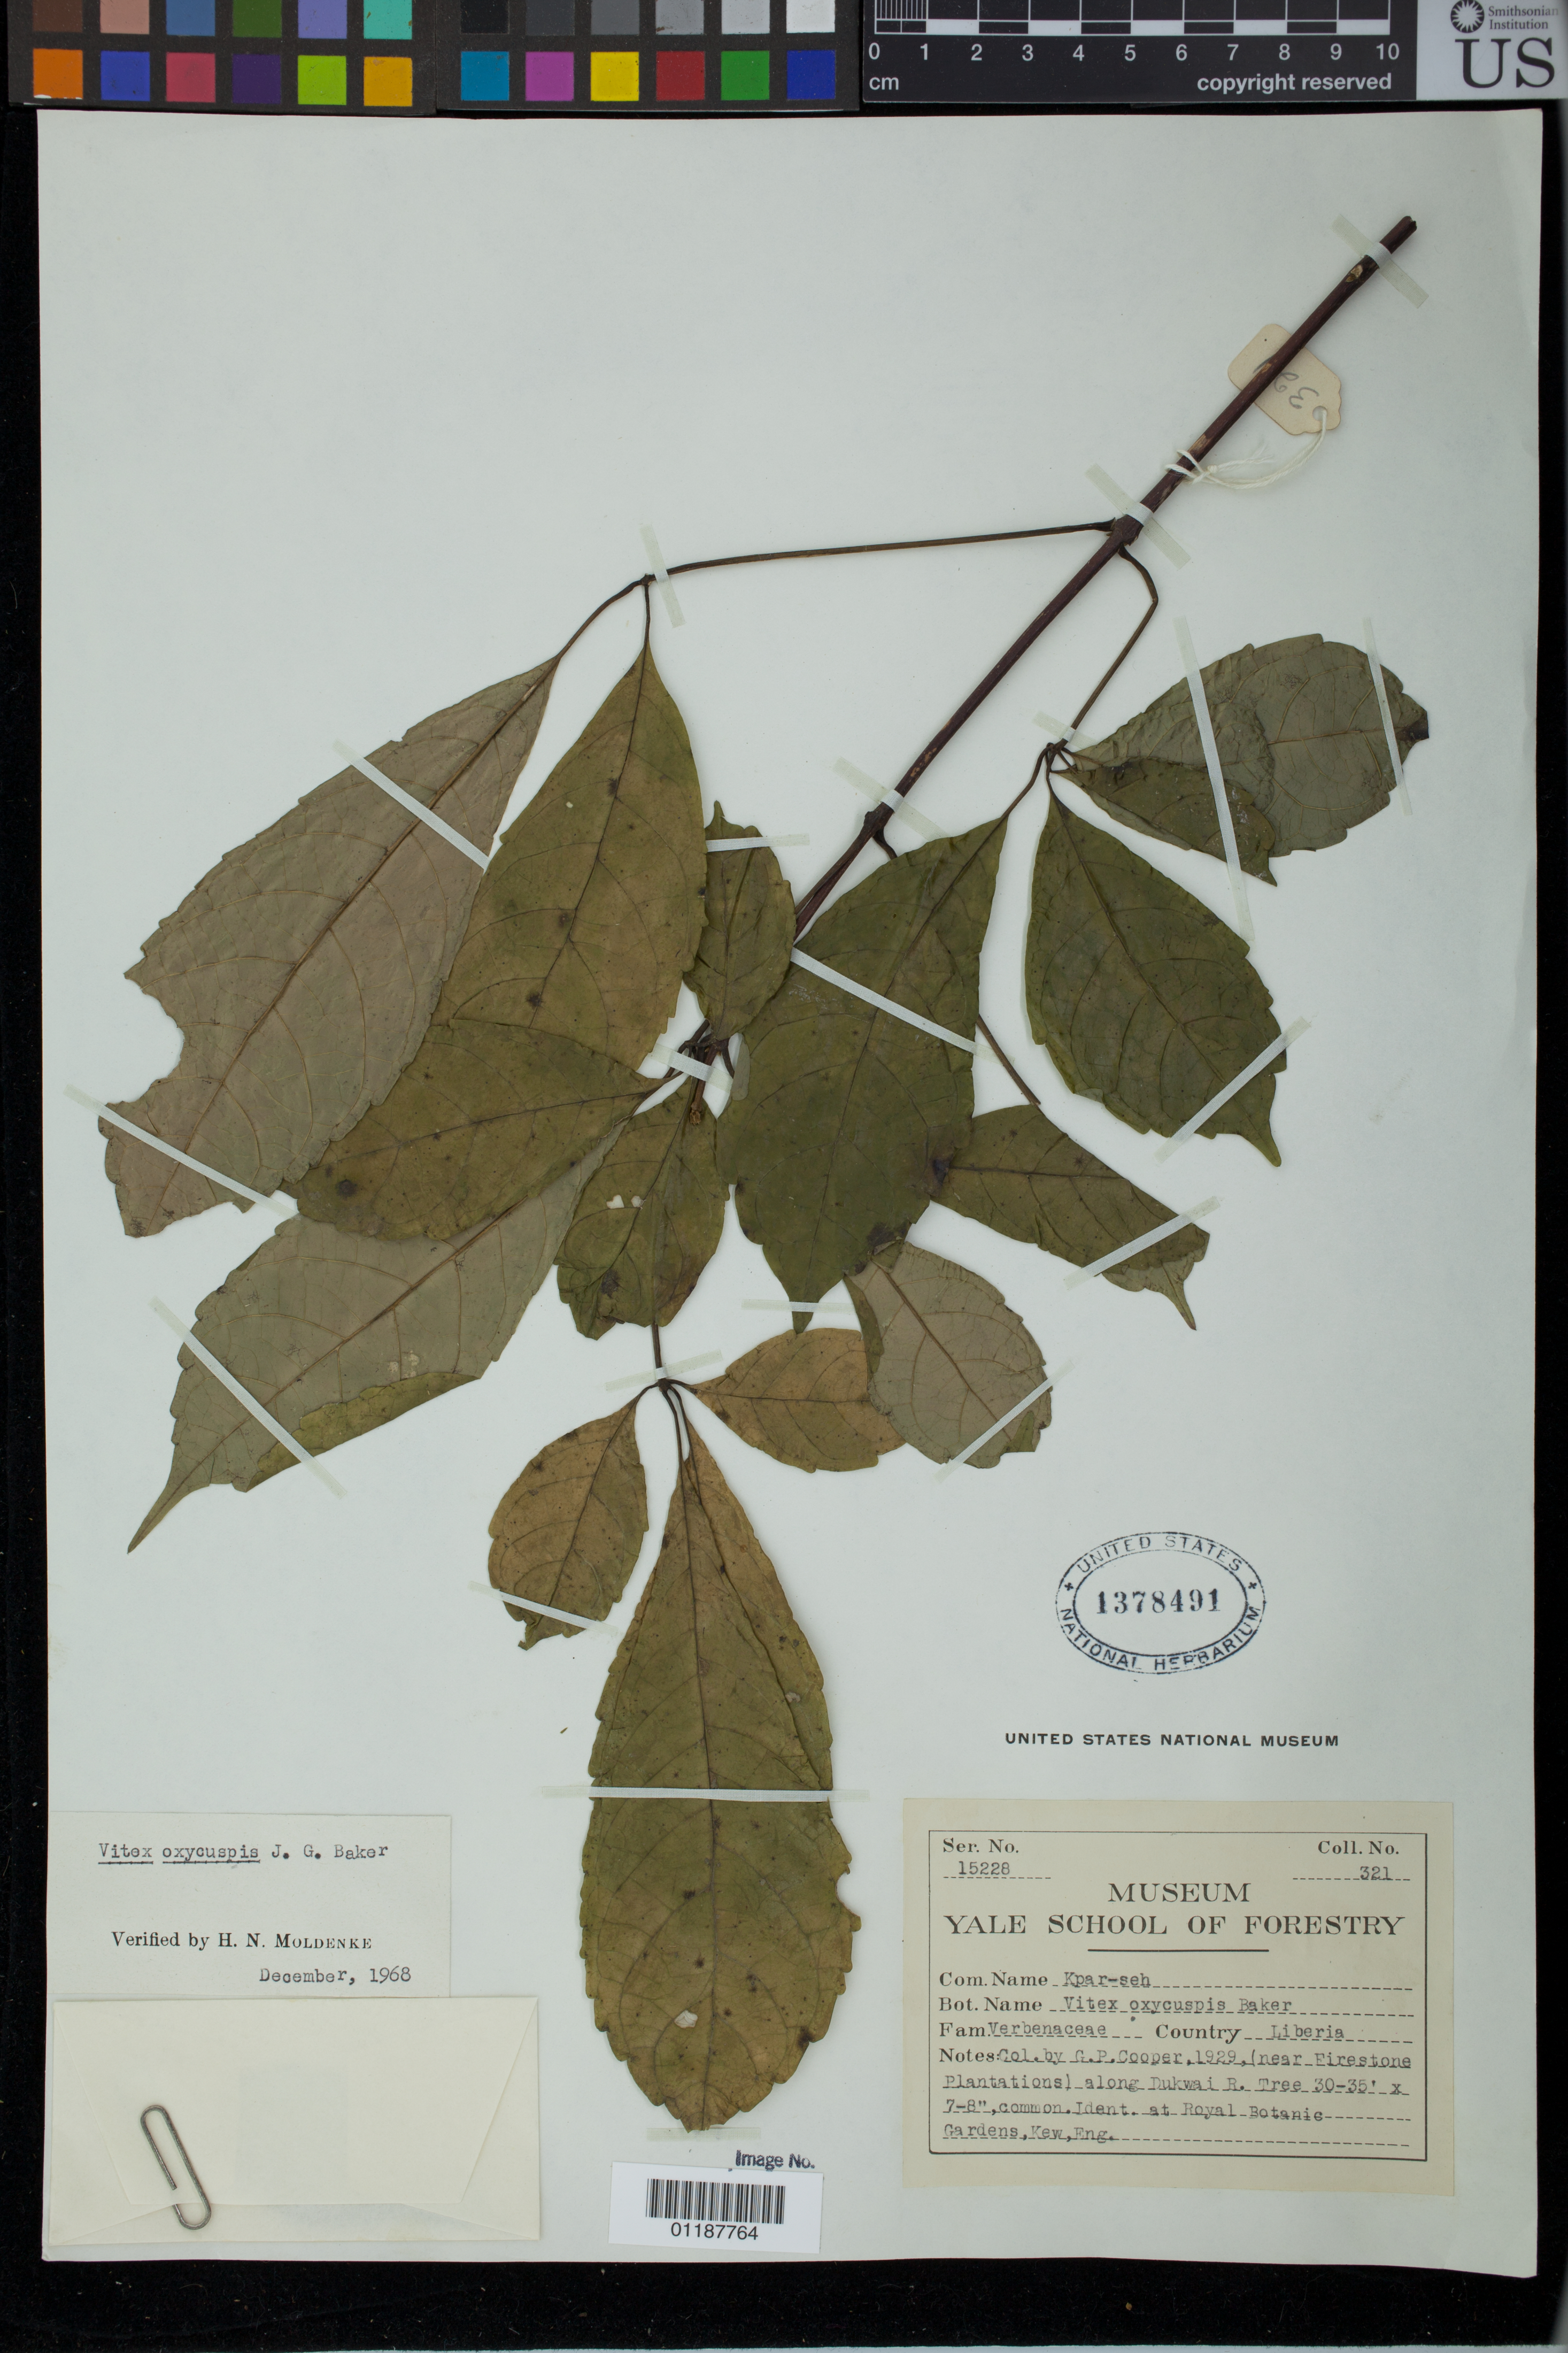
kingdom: Plantae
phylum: Tracheophyta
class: Magnoliopsida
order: Lamiales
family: Lamiaceae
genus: Vitex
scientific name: Vitex oxycuspis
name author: Baker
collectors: G. Cooper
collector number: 321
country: Liberia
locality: Firestone Plantation, along Dukwai River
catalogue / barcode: US 1378491